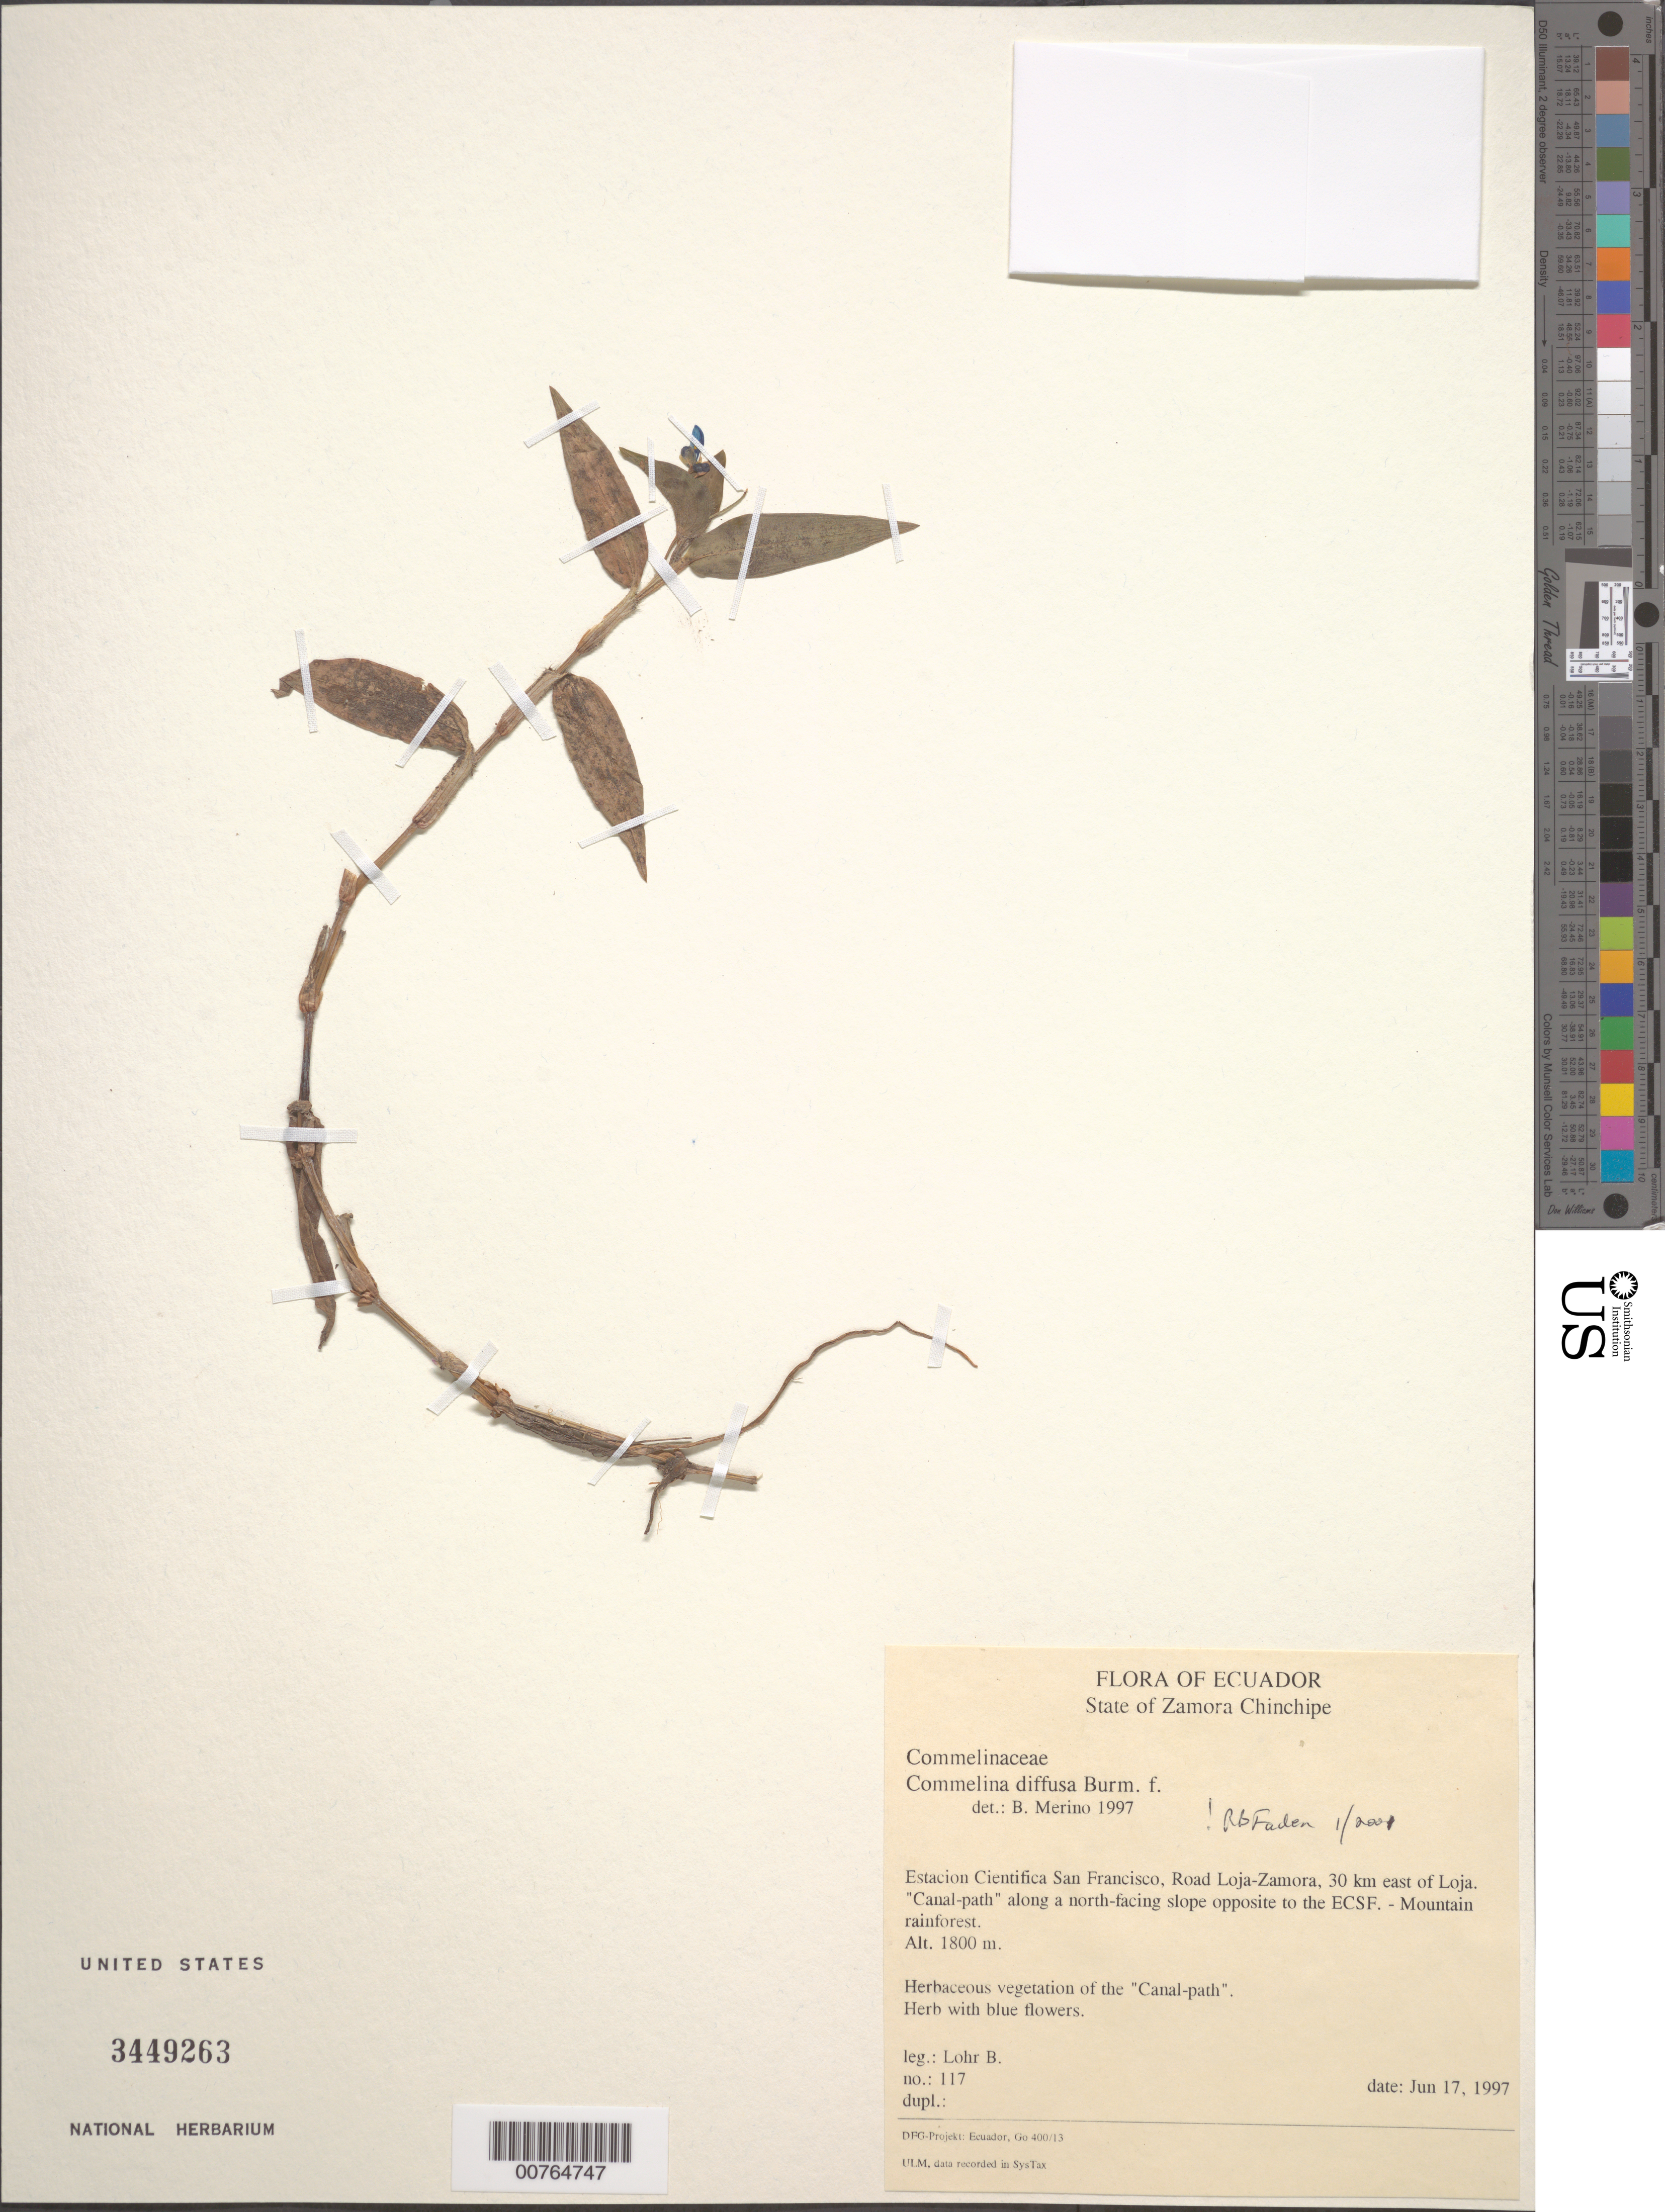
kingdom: Plantae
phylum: Tracheophyta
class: Liliopsida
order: Commelinales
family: Commelinaceae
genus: Commelina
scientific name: Commelina diffusa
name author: Burm. f.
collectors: B. Lohr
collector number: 117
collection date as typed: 17 Jun 1997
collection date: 1997-06-17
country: Ecuador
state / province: Zamora-Chinchipe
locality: Estacion Cientifica San Francisco, E of Loja.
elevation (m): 1800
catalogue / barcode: US 3449263